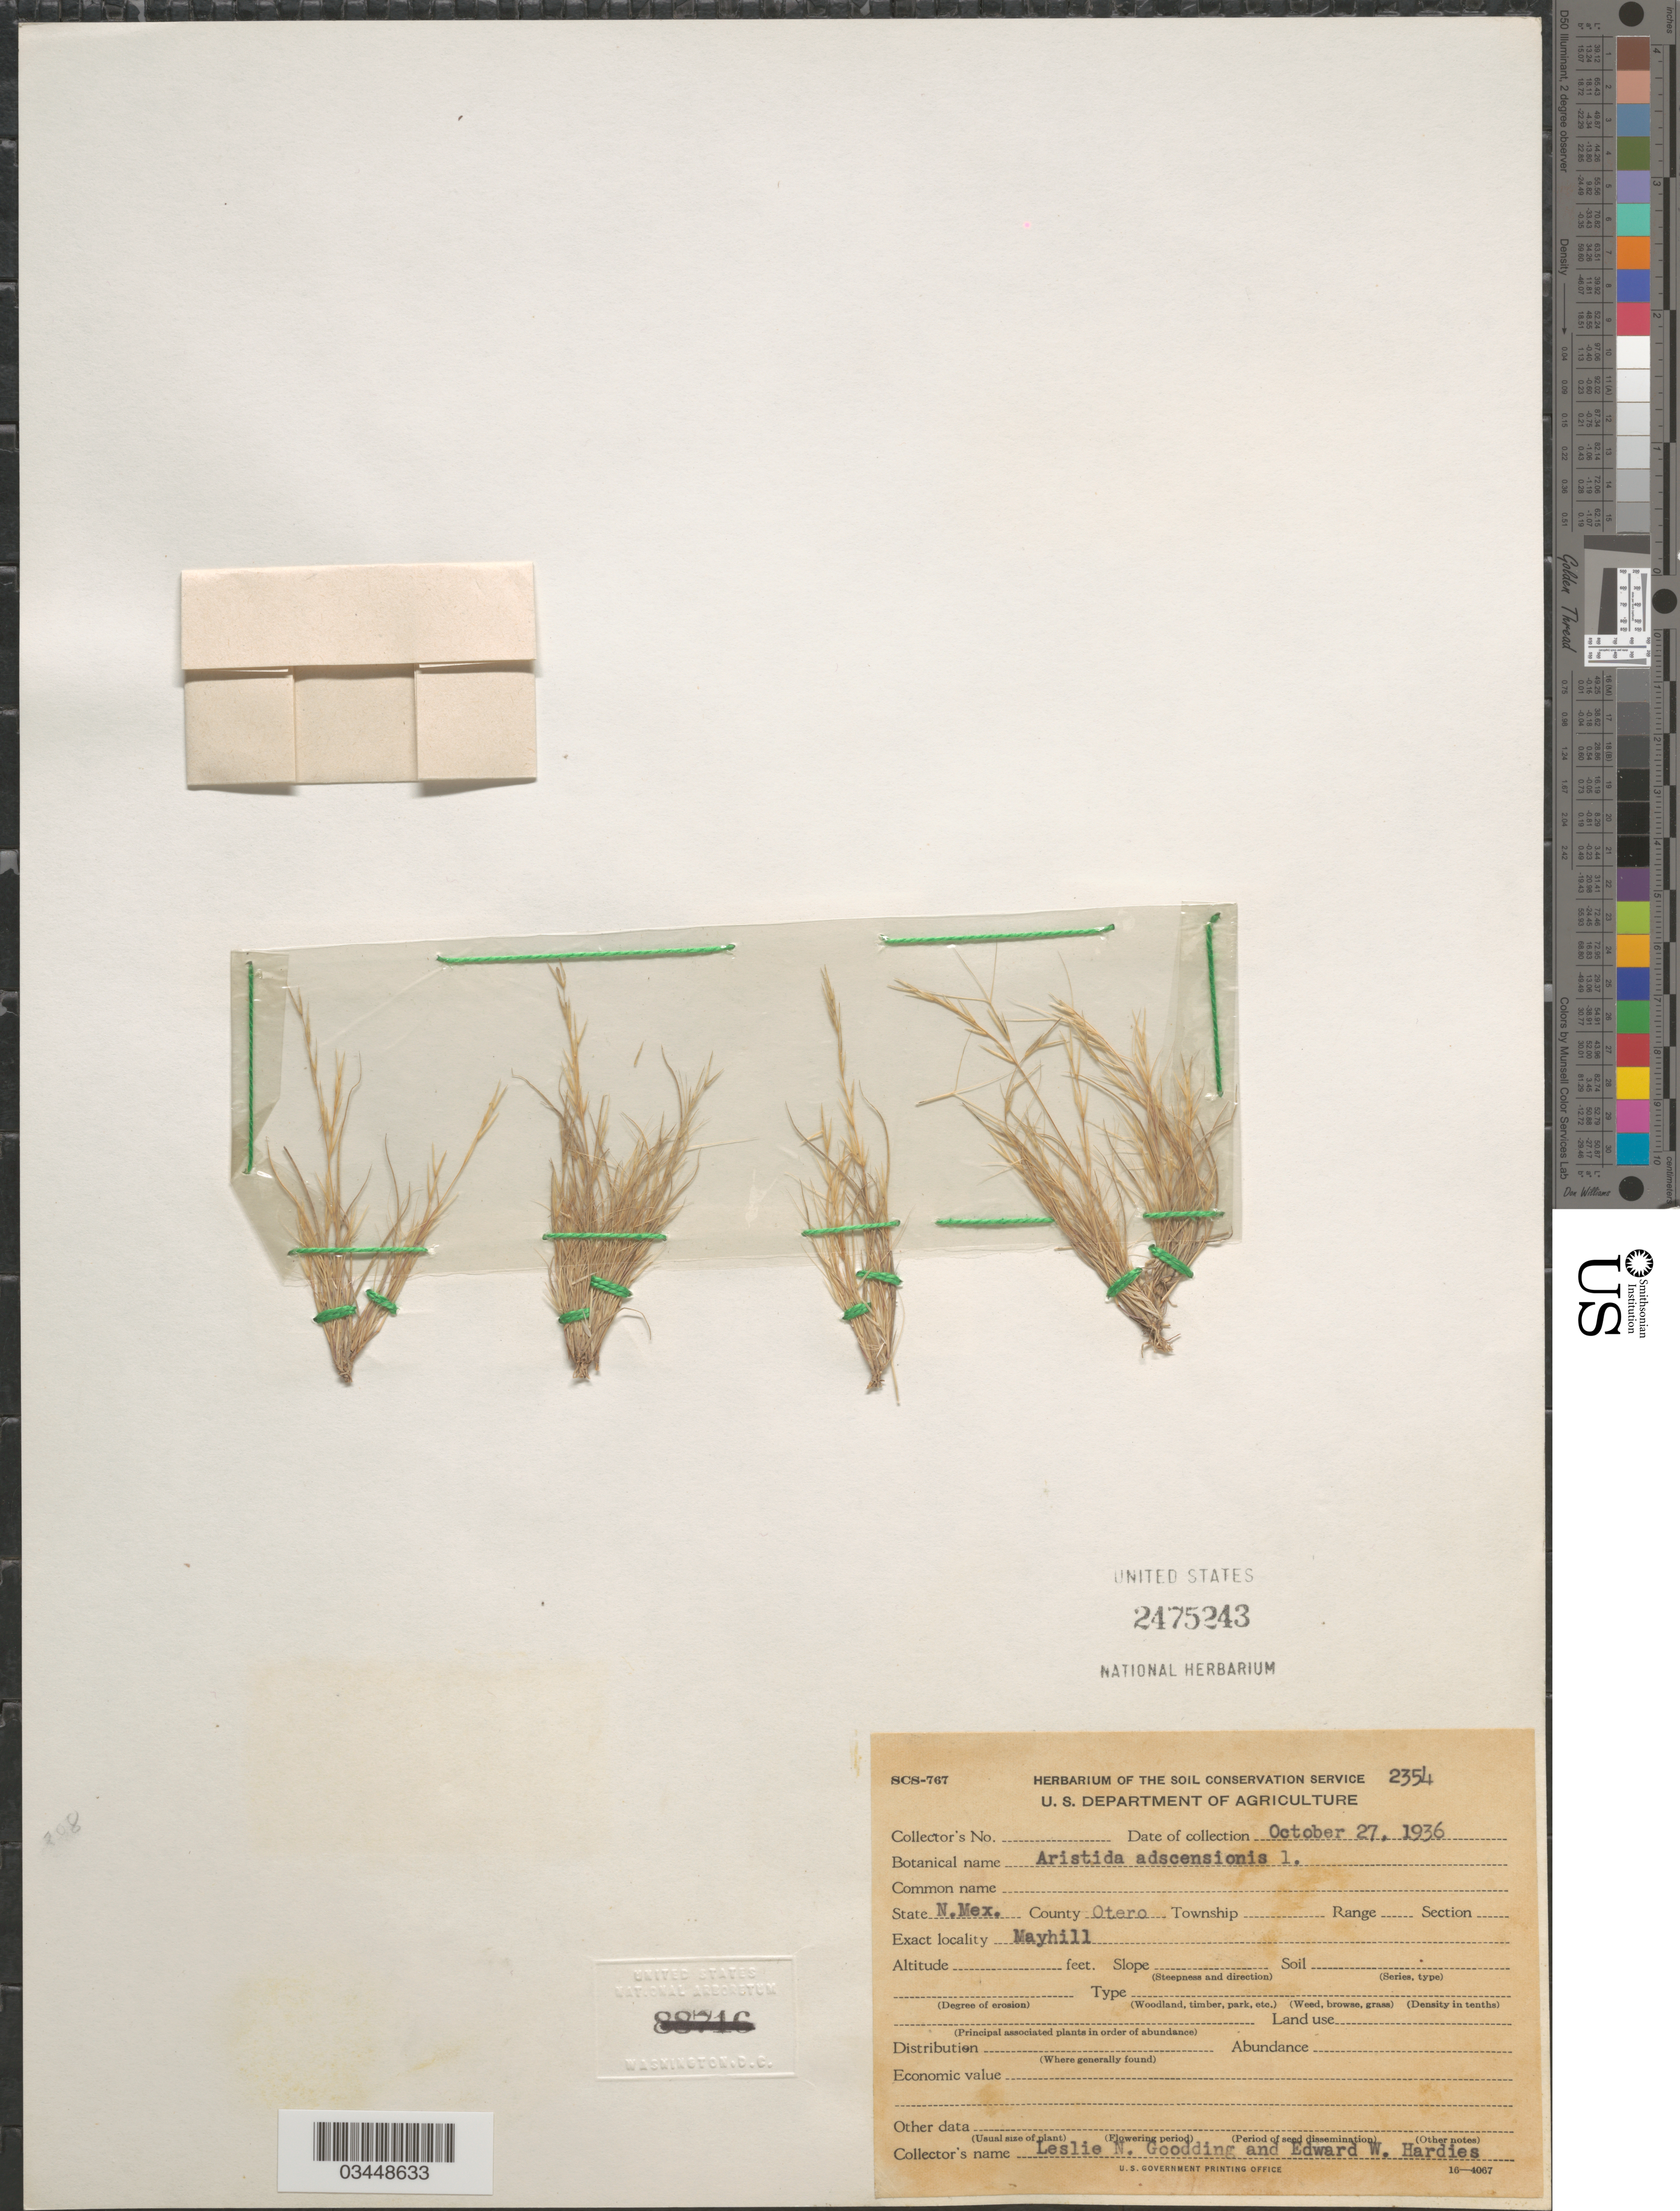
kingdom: Plantae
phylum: Tracheophyta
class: Liliopsida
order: Poales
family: Poaceae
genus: Aristida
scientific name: Aristida adscensionis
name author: L.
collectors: L. N. Goodding & E. Hardies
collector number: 2354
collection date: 1936-10-27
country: United States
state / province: New Mexico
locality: County Otero. Mayhill.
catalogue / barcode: US 2475243